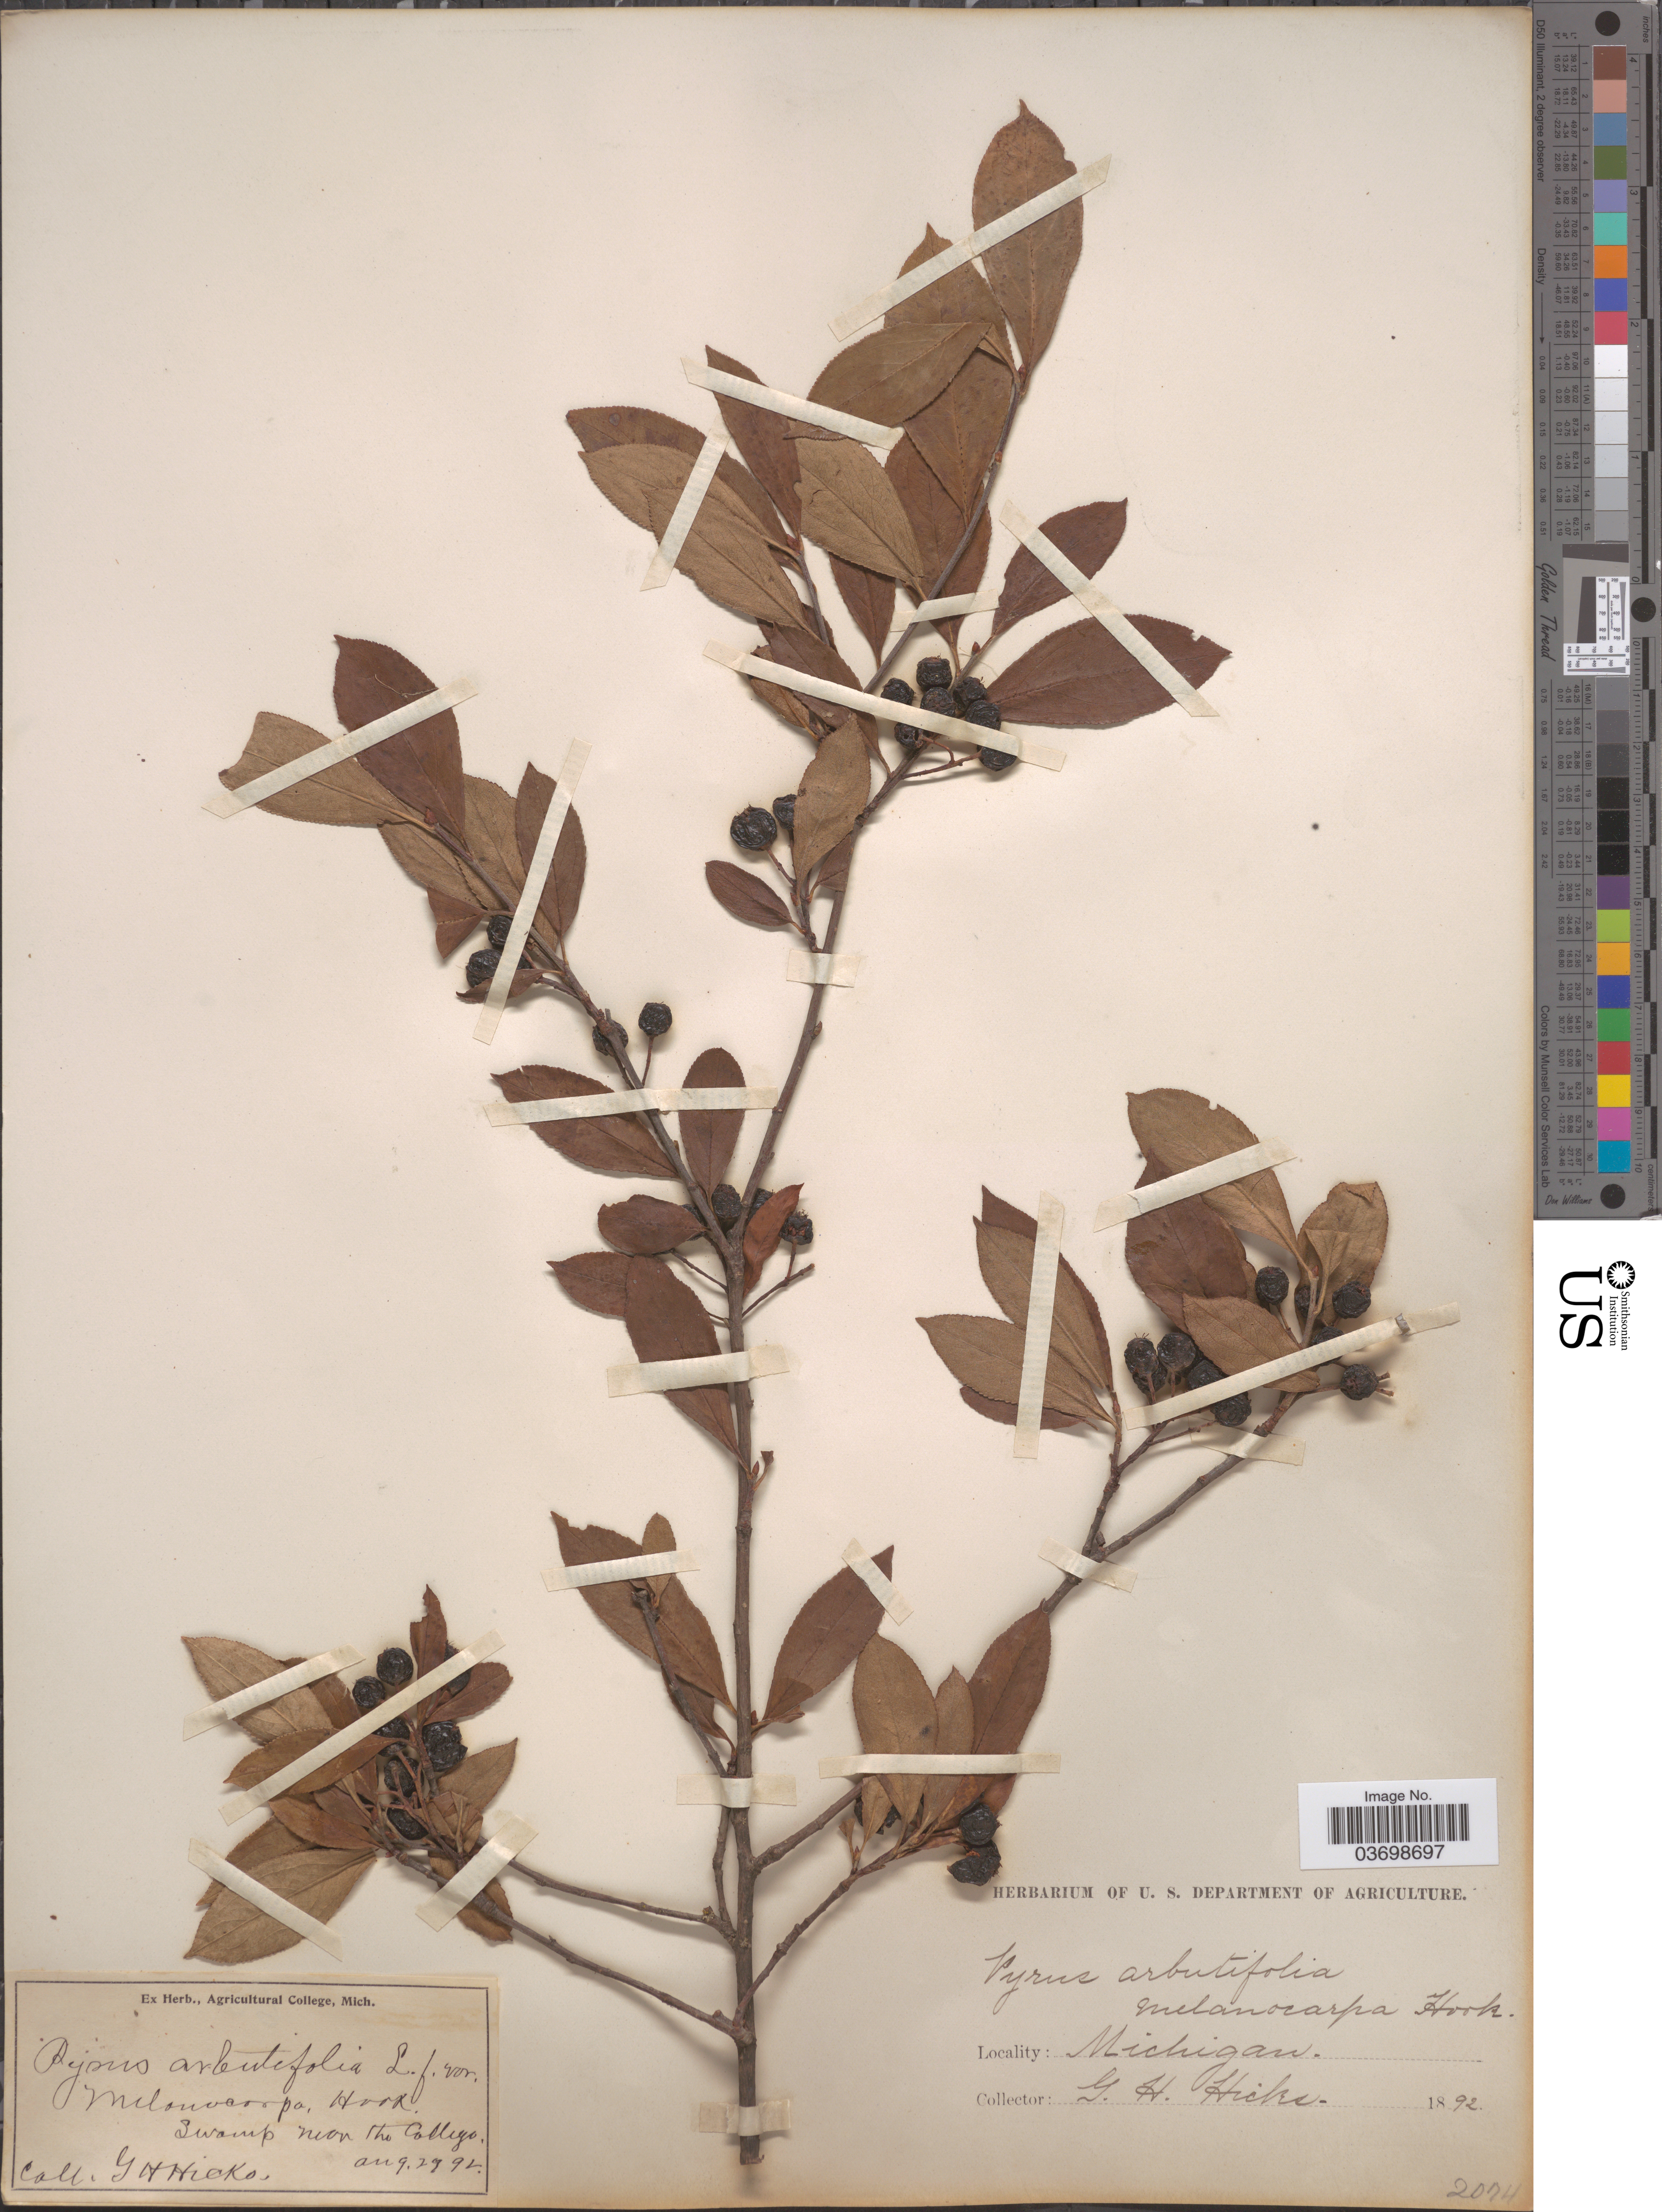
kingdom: Plantae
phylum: Tracheophyta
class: Magnoliopsida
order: Rosales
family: Rosaceae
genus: Aronia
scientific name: Aronia x prunifolia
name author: (Marshall) Rehder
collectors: G. Hicks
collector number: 2074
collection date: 1892-08-29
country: United States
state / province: Michigan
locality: Swamp near the College.